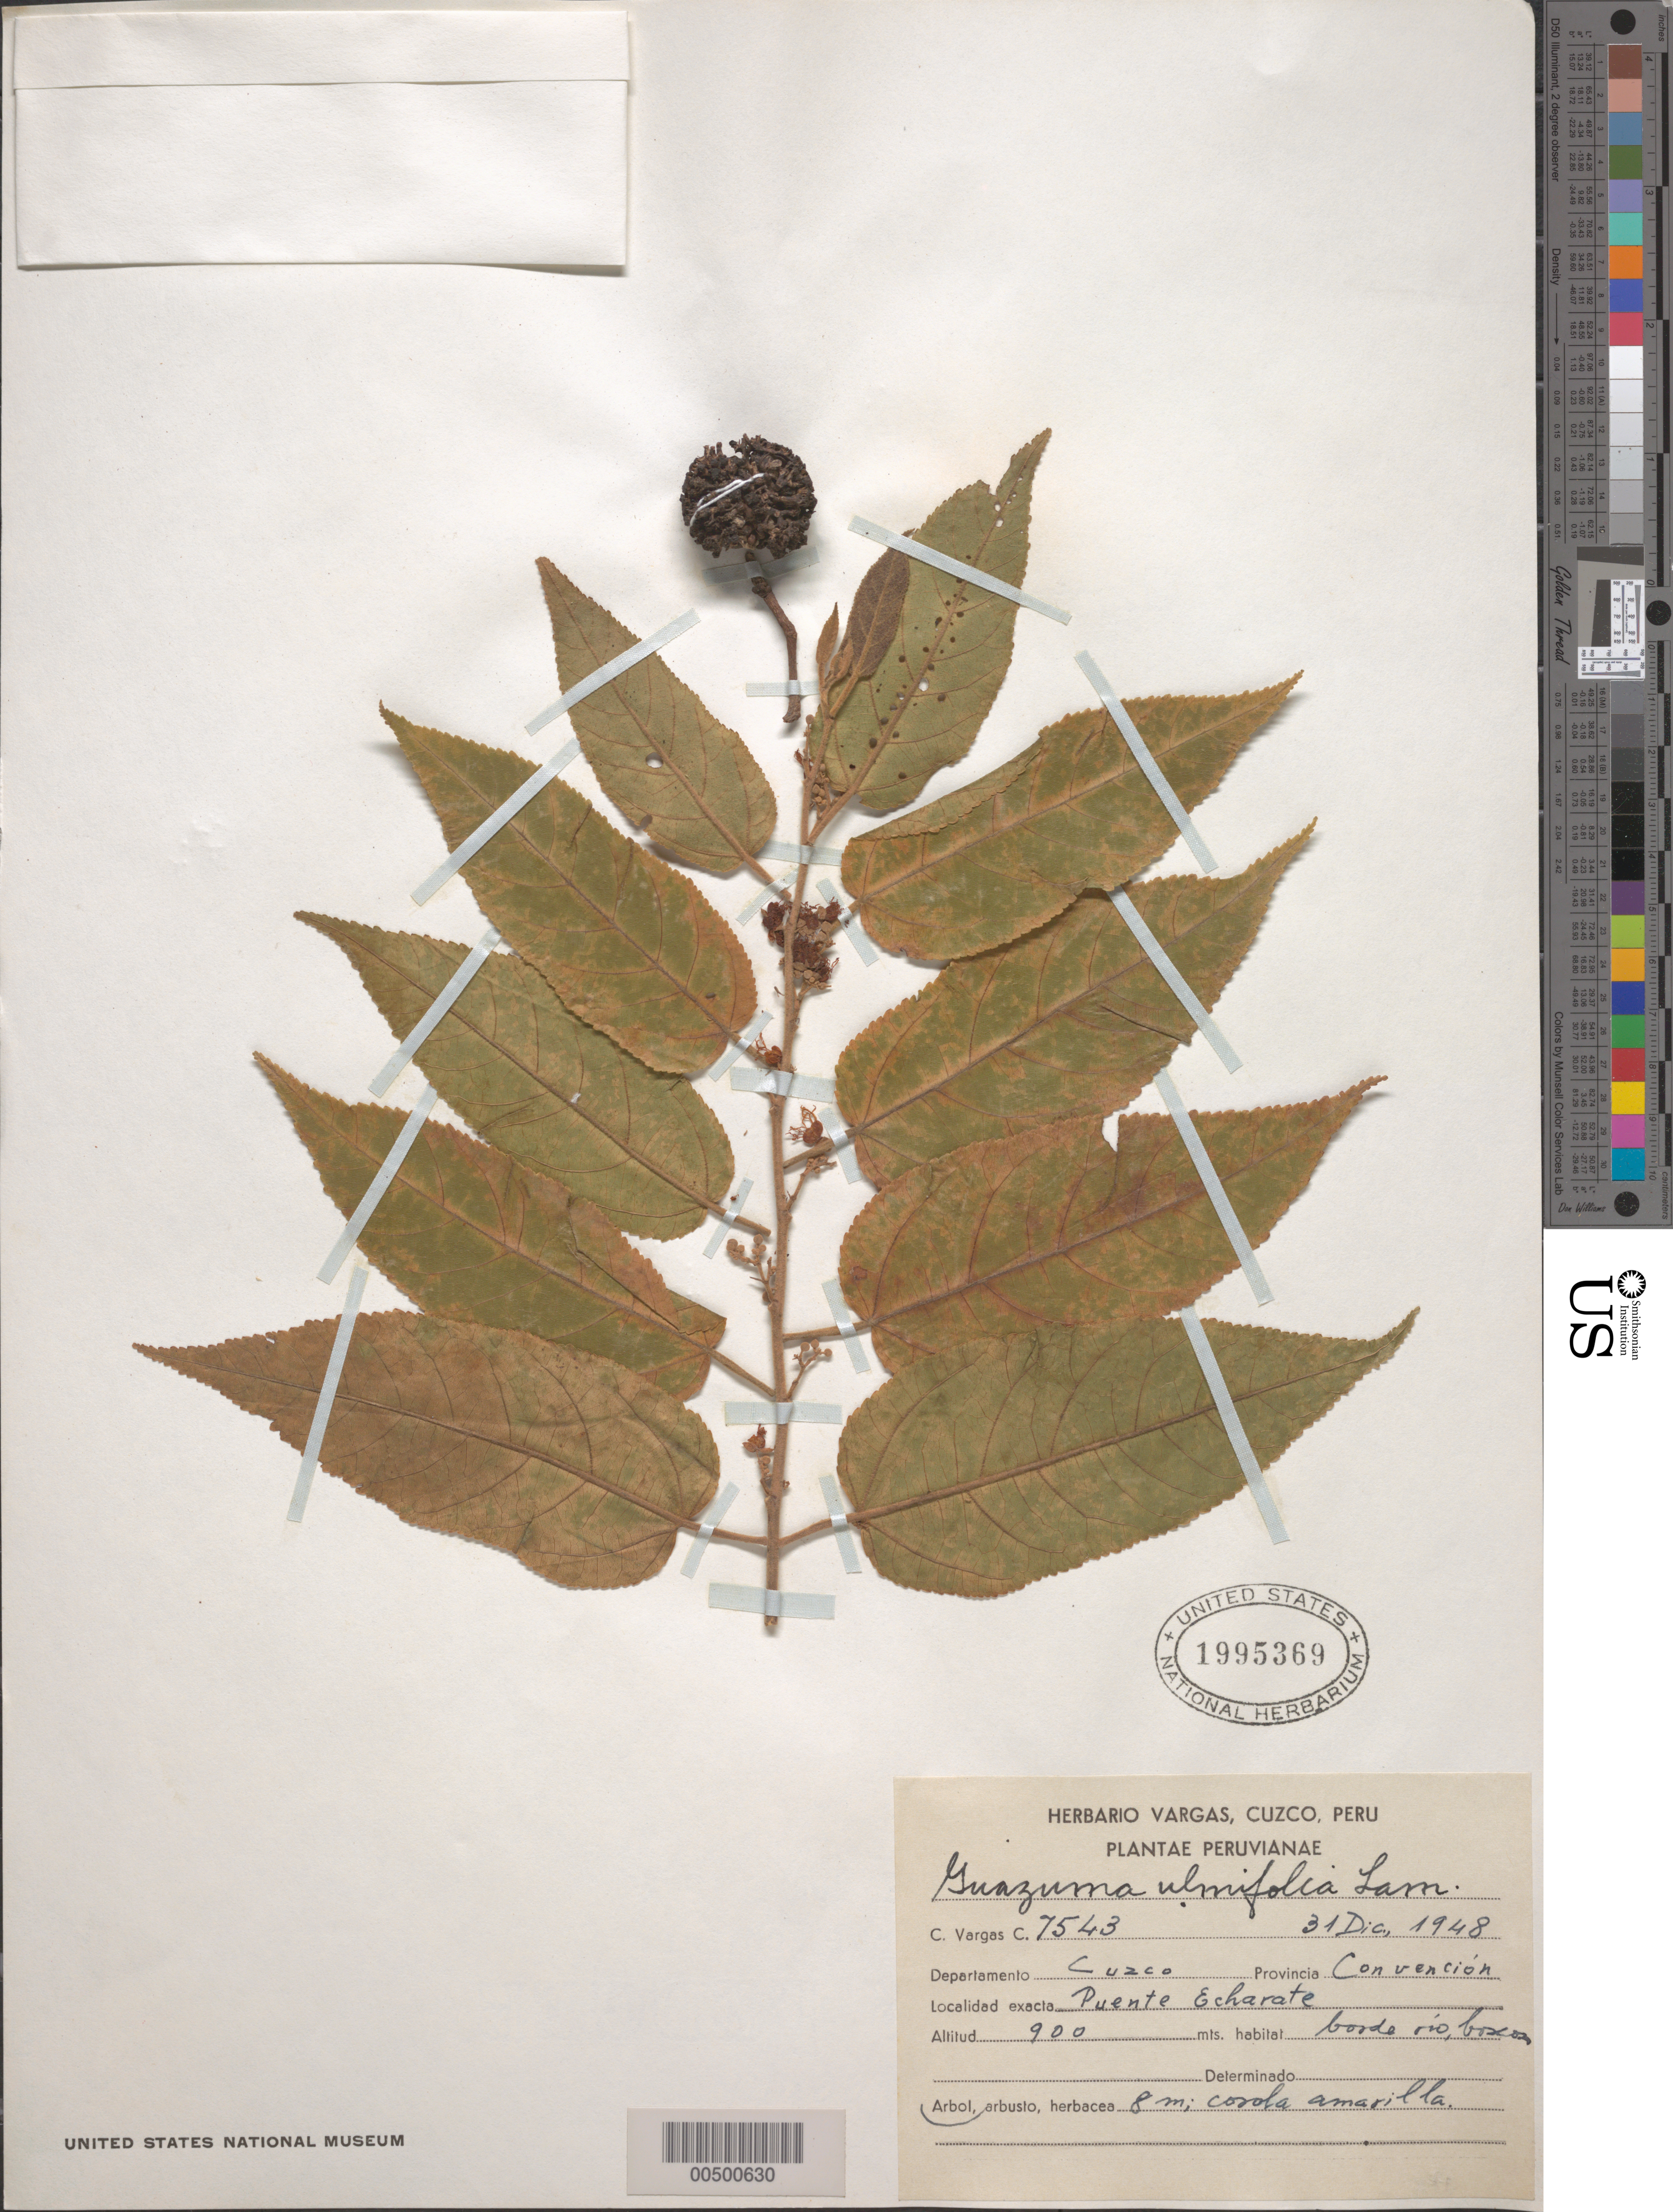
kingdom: Plantae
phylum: Tracheophyta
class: Magnoliopsida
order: Malvales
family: Malvaceae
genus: Guazuma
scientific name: Guazuma ulmifolia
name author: Lam.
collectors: C. Vargas Calderón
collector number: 7543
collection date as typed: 31 Dec 1948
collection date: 1948-12-31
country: Peru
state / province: Cusco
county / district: La Convención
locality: Puente Echarate. (Convención Prov. = La Convención Prov.)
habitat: borde río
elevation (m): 900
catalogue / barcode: US 1995369